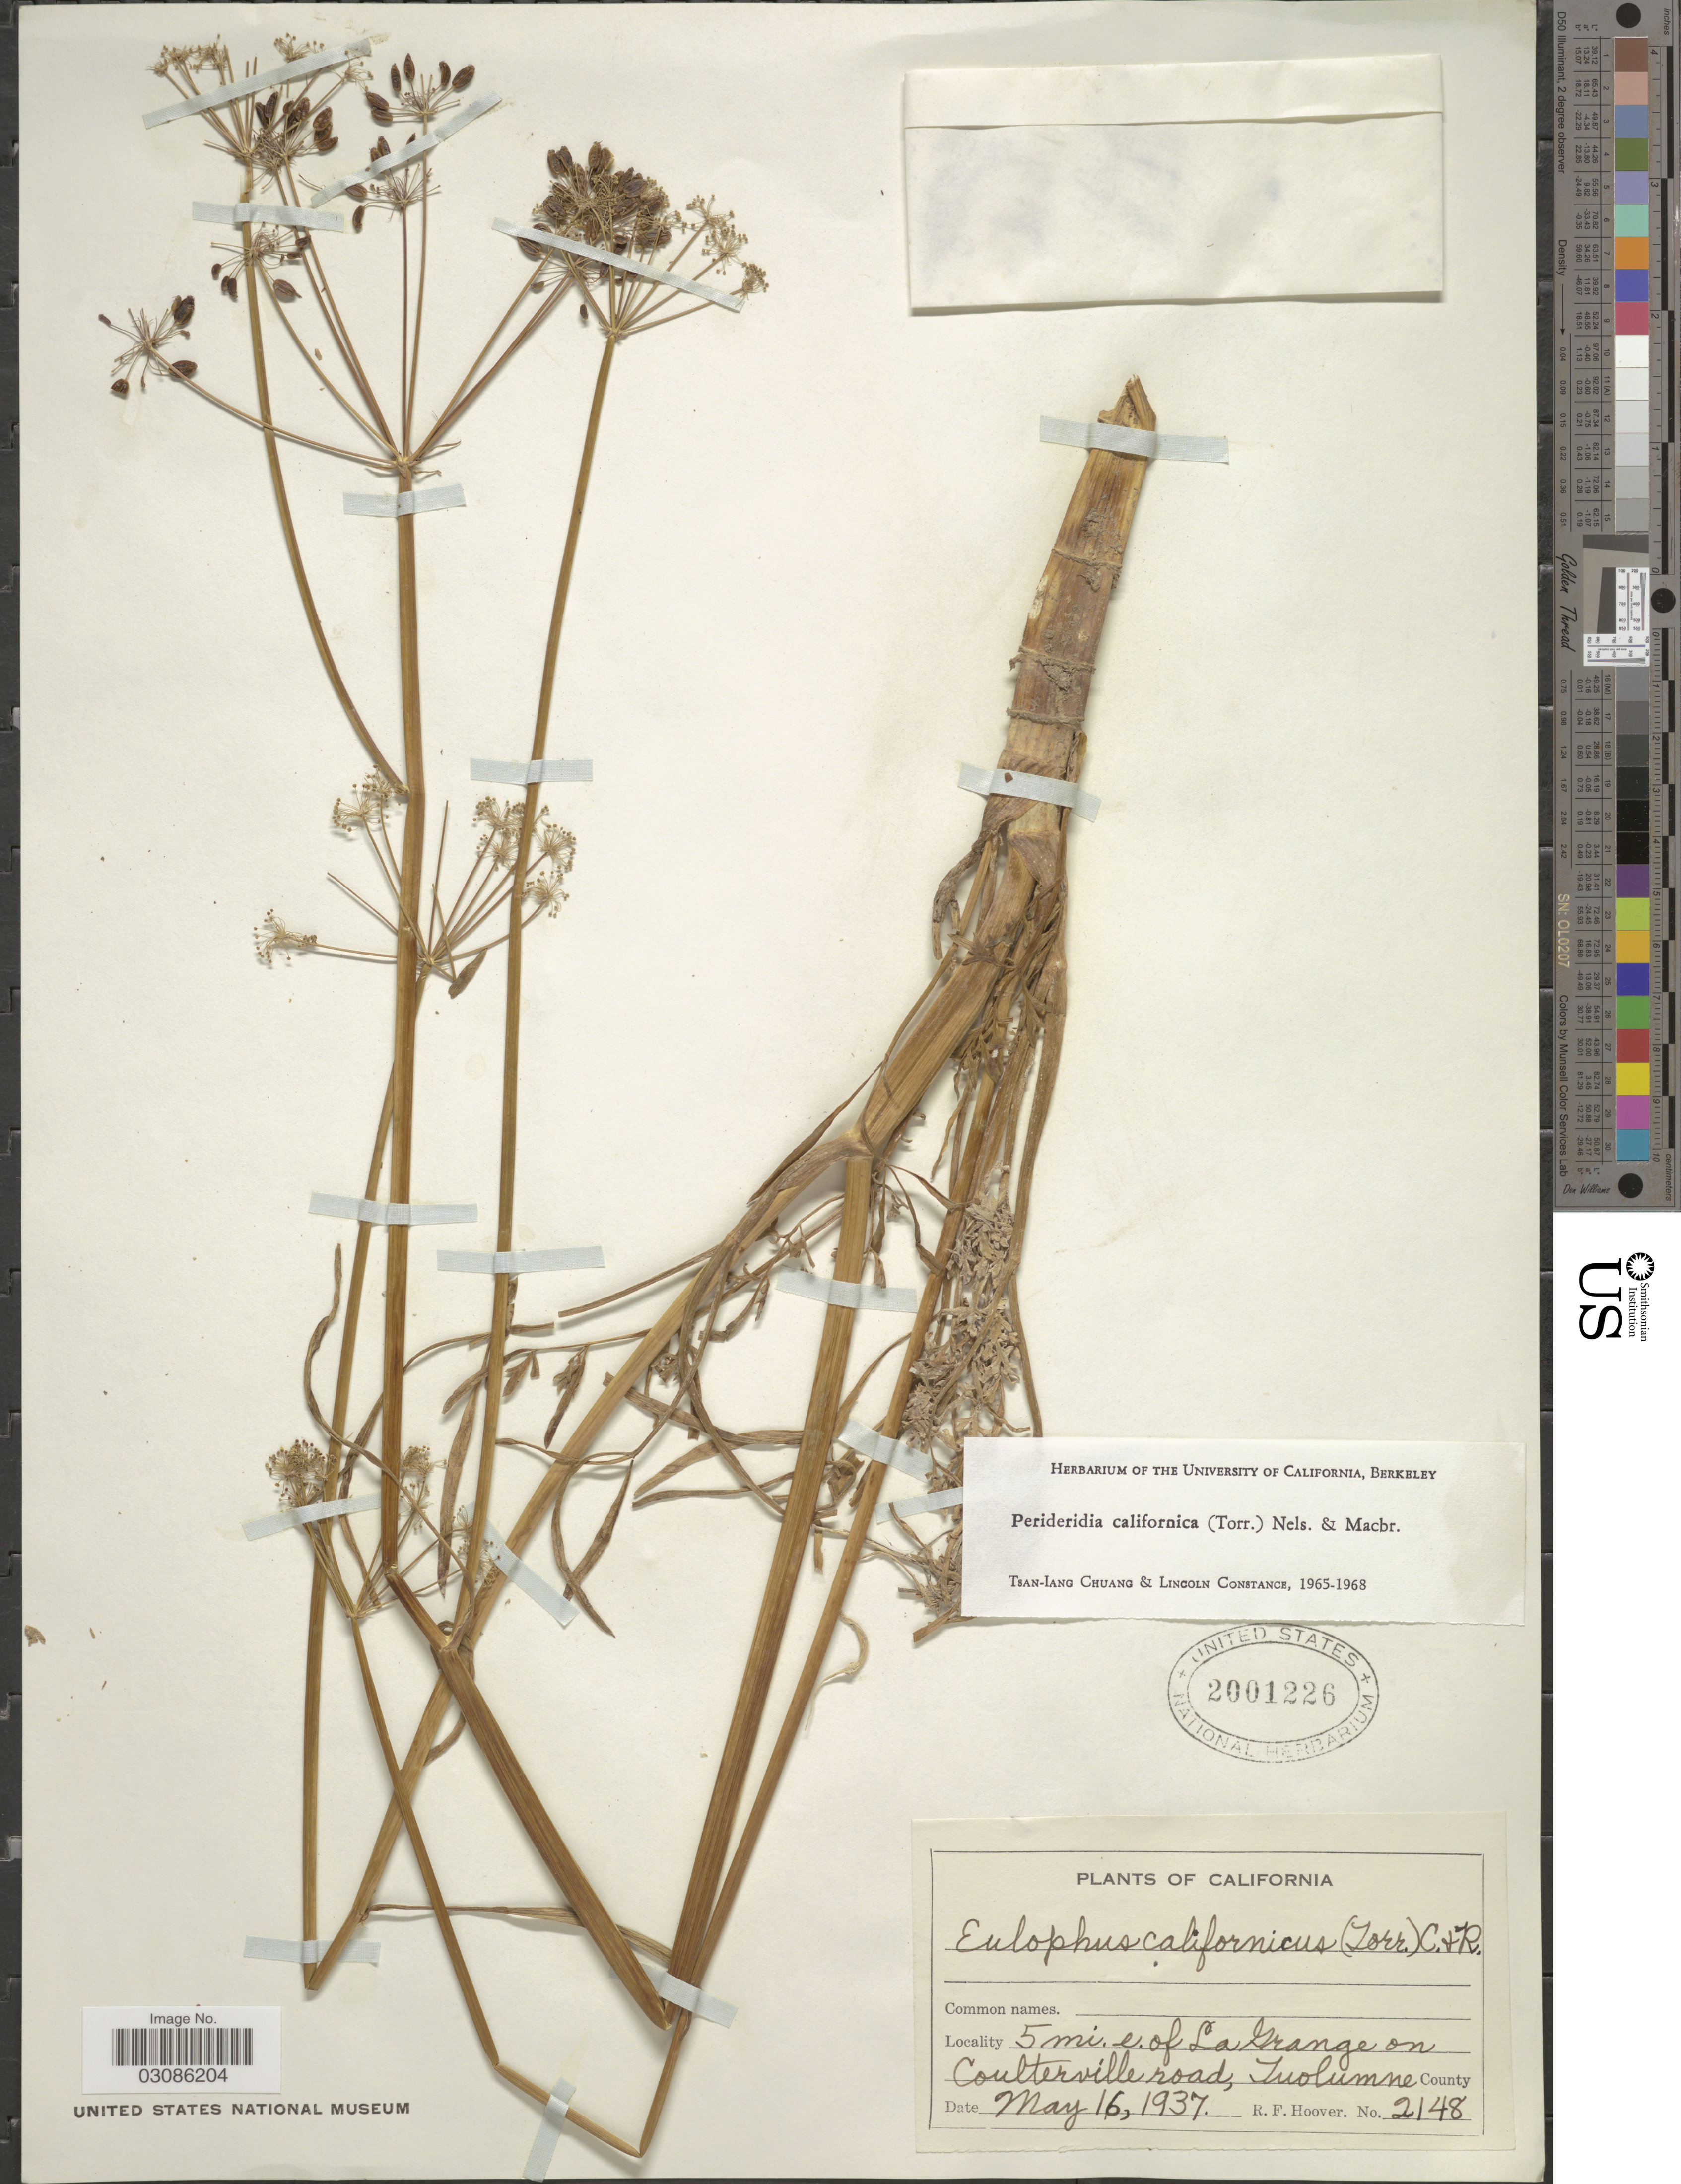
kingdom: Plantae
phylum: Tracheophyta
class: Magnoliopsida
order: Apiales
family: Apiaceae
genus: Perideridia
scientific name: Perideridia californica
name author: (Torr.) A. Nelson & J.F. Macbr.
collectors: R. F. Hoover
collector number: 2148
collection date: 1937-05-16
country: United States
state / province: California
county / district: Tuolumne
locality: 5 mi. e. of La Grange on Coulterville road, Tuolumne County.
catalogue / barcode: US 2001226